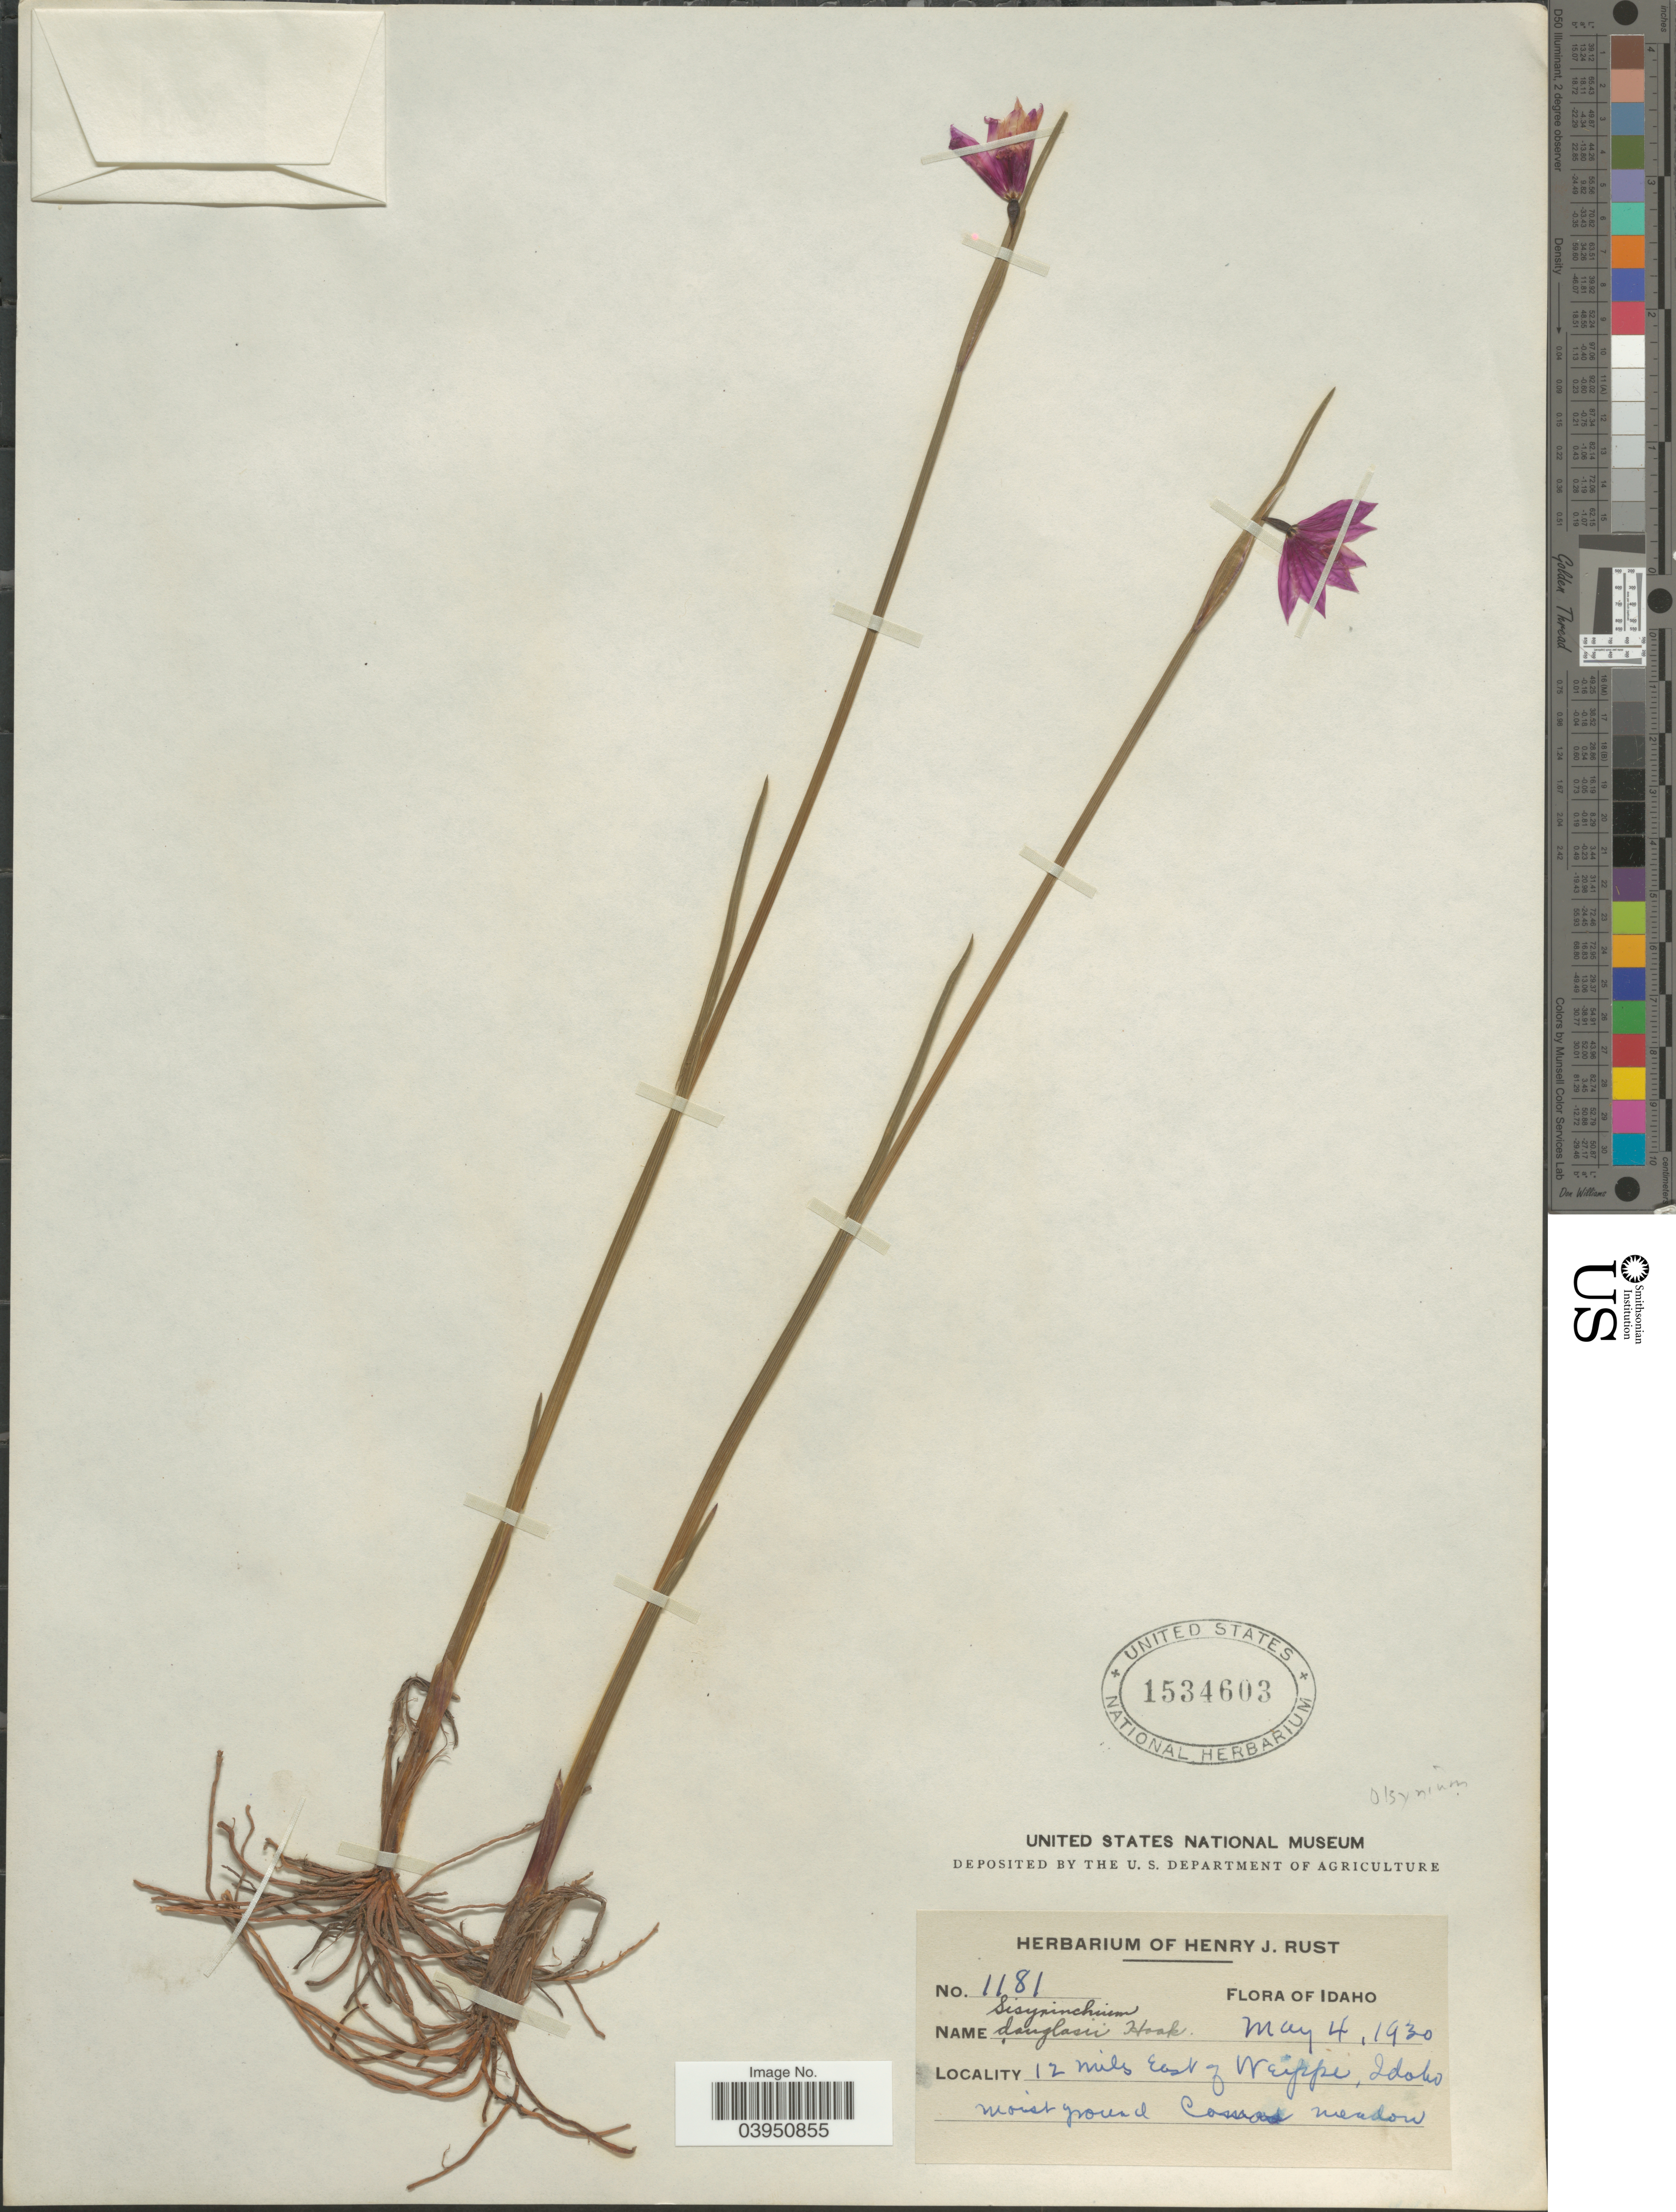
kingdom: Plantae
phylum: Tracheophyta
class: Liliopsida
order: Asparagales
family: Iridaceae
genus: Sisyrinchium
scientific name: Sisyrinchium douglasii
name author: A. Dietr.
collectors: ex herb. Henry J. Rust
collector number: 1181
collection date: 1930-05-04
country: United States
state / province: Idaho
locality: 12 miles East of Weippe.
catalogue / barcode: US 1534603